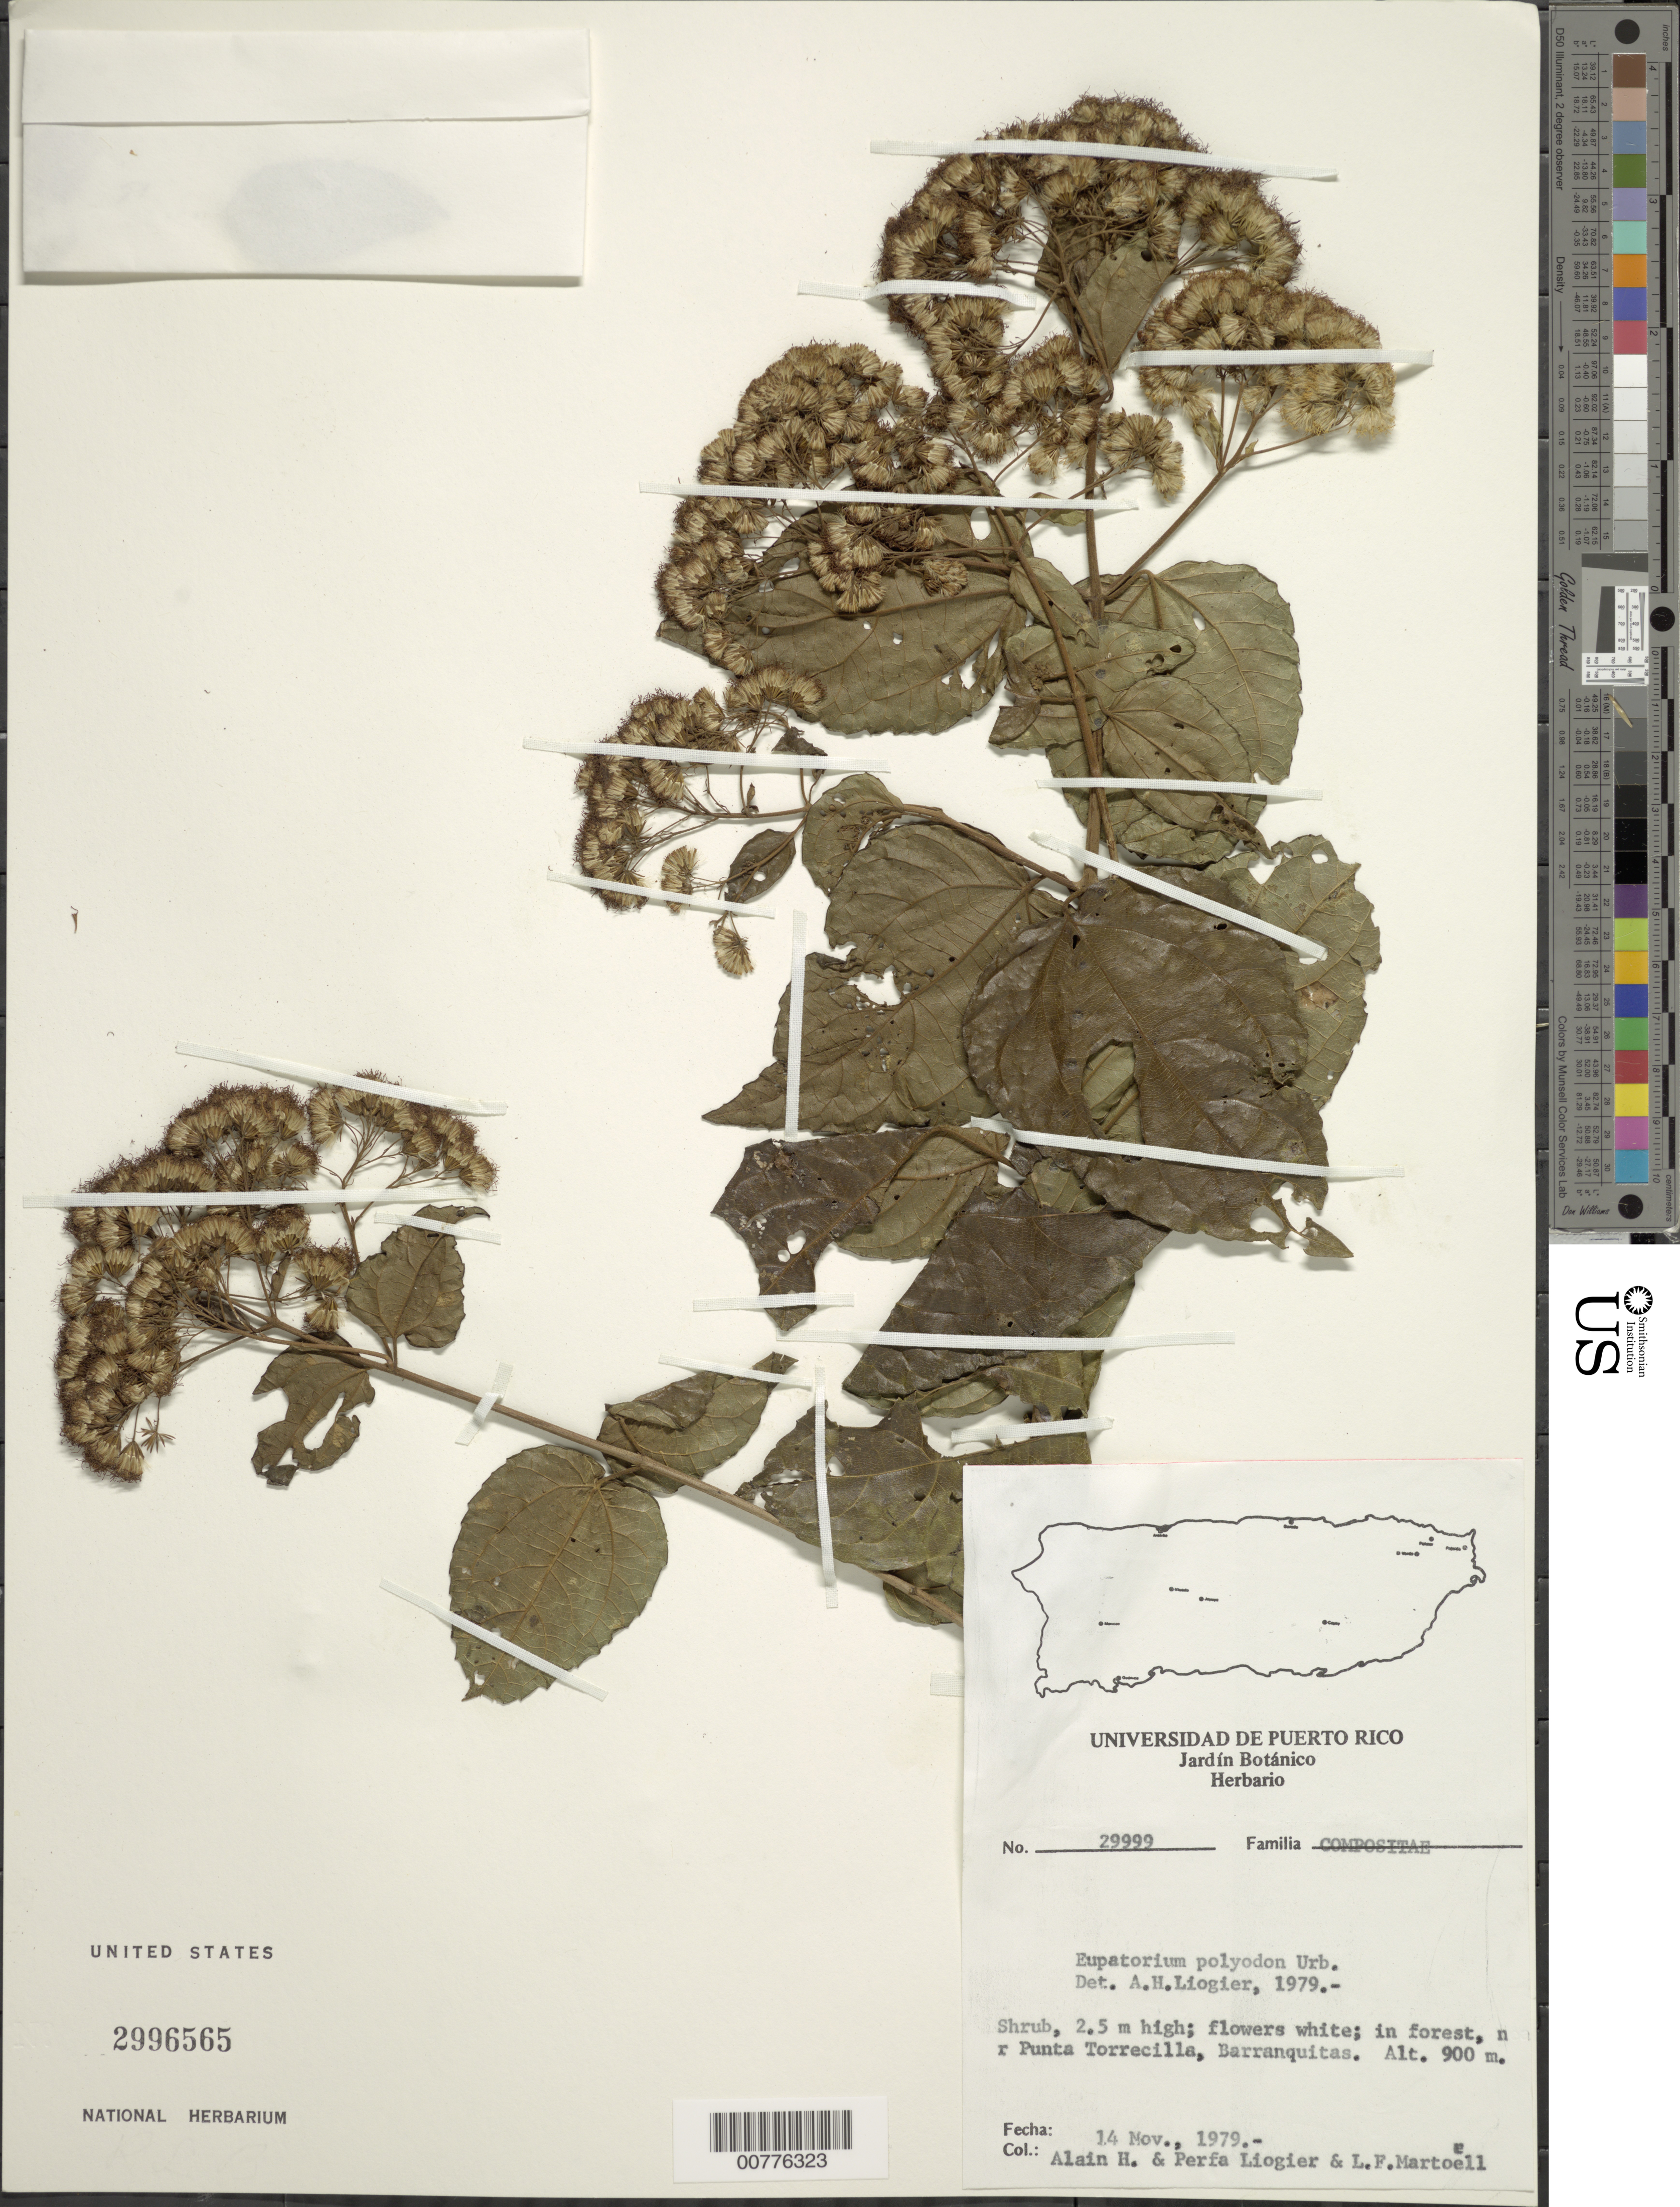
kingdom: Plantae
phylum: Tracheophyta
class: Magnoliopsida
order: Asterales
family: Asteraceae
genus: Koanophyllon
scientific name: Koanophyllon polyodon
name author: (Urb.) R.M. King & H. Rob.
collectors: A. H. Liogier & M. P. Liogier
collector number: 29999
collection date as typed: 14 Nov 1979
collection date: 1979-11-14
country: Puerto Rico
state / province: Barranquitas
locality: Punta Torrecilla, Barranquitas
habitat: Forest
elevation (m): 900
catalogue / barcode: US 2996565